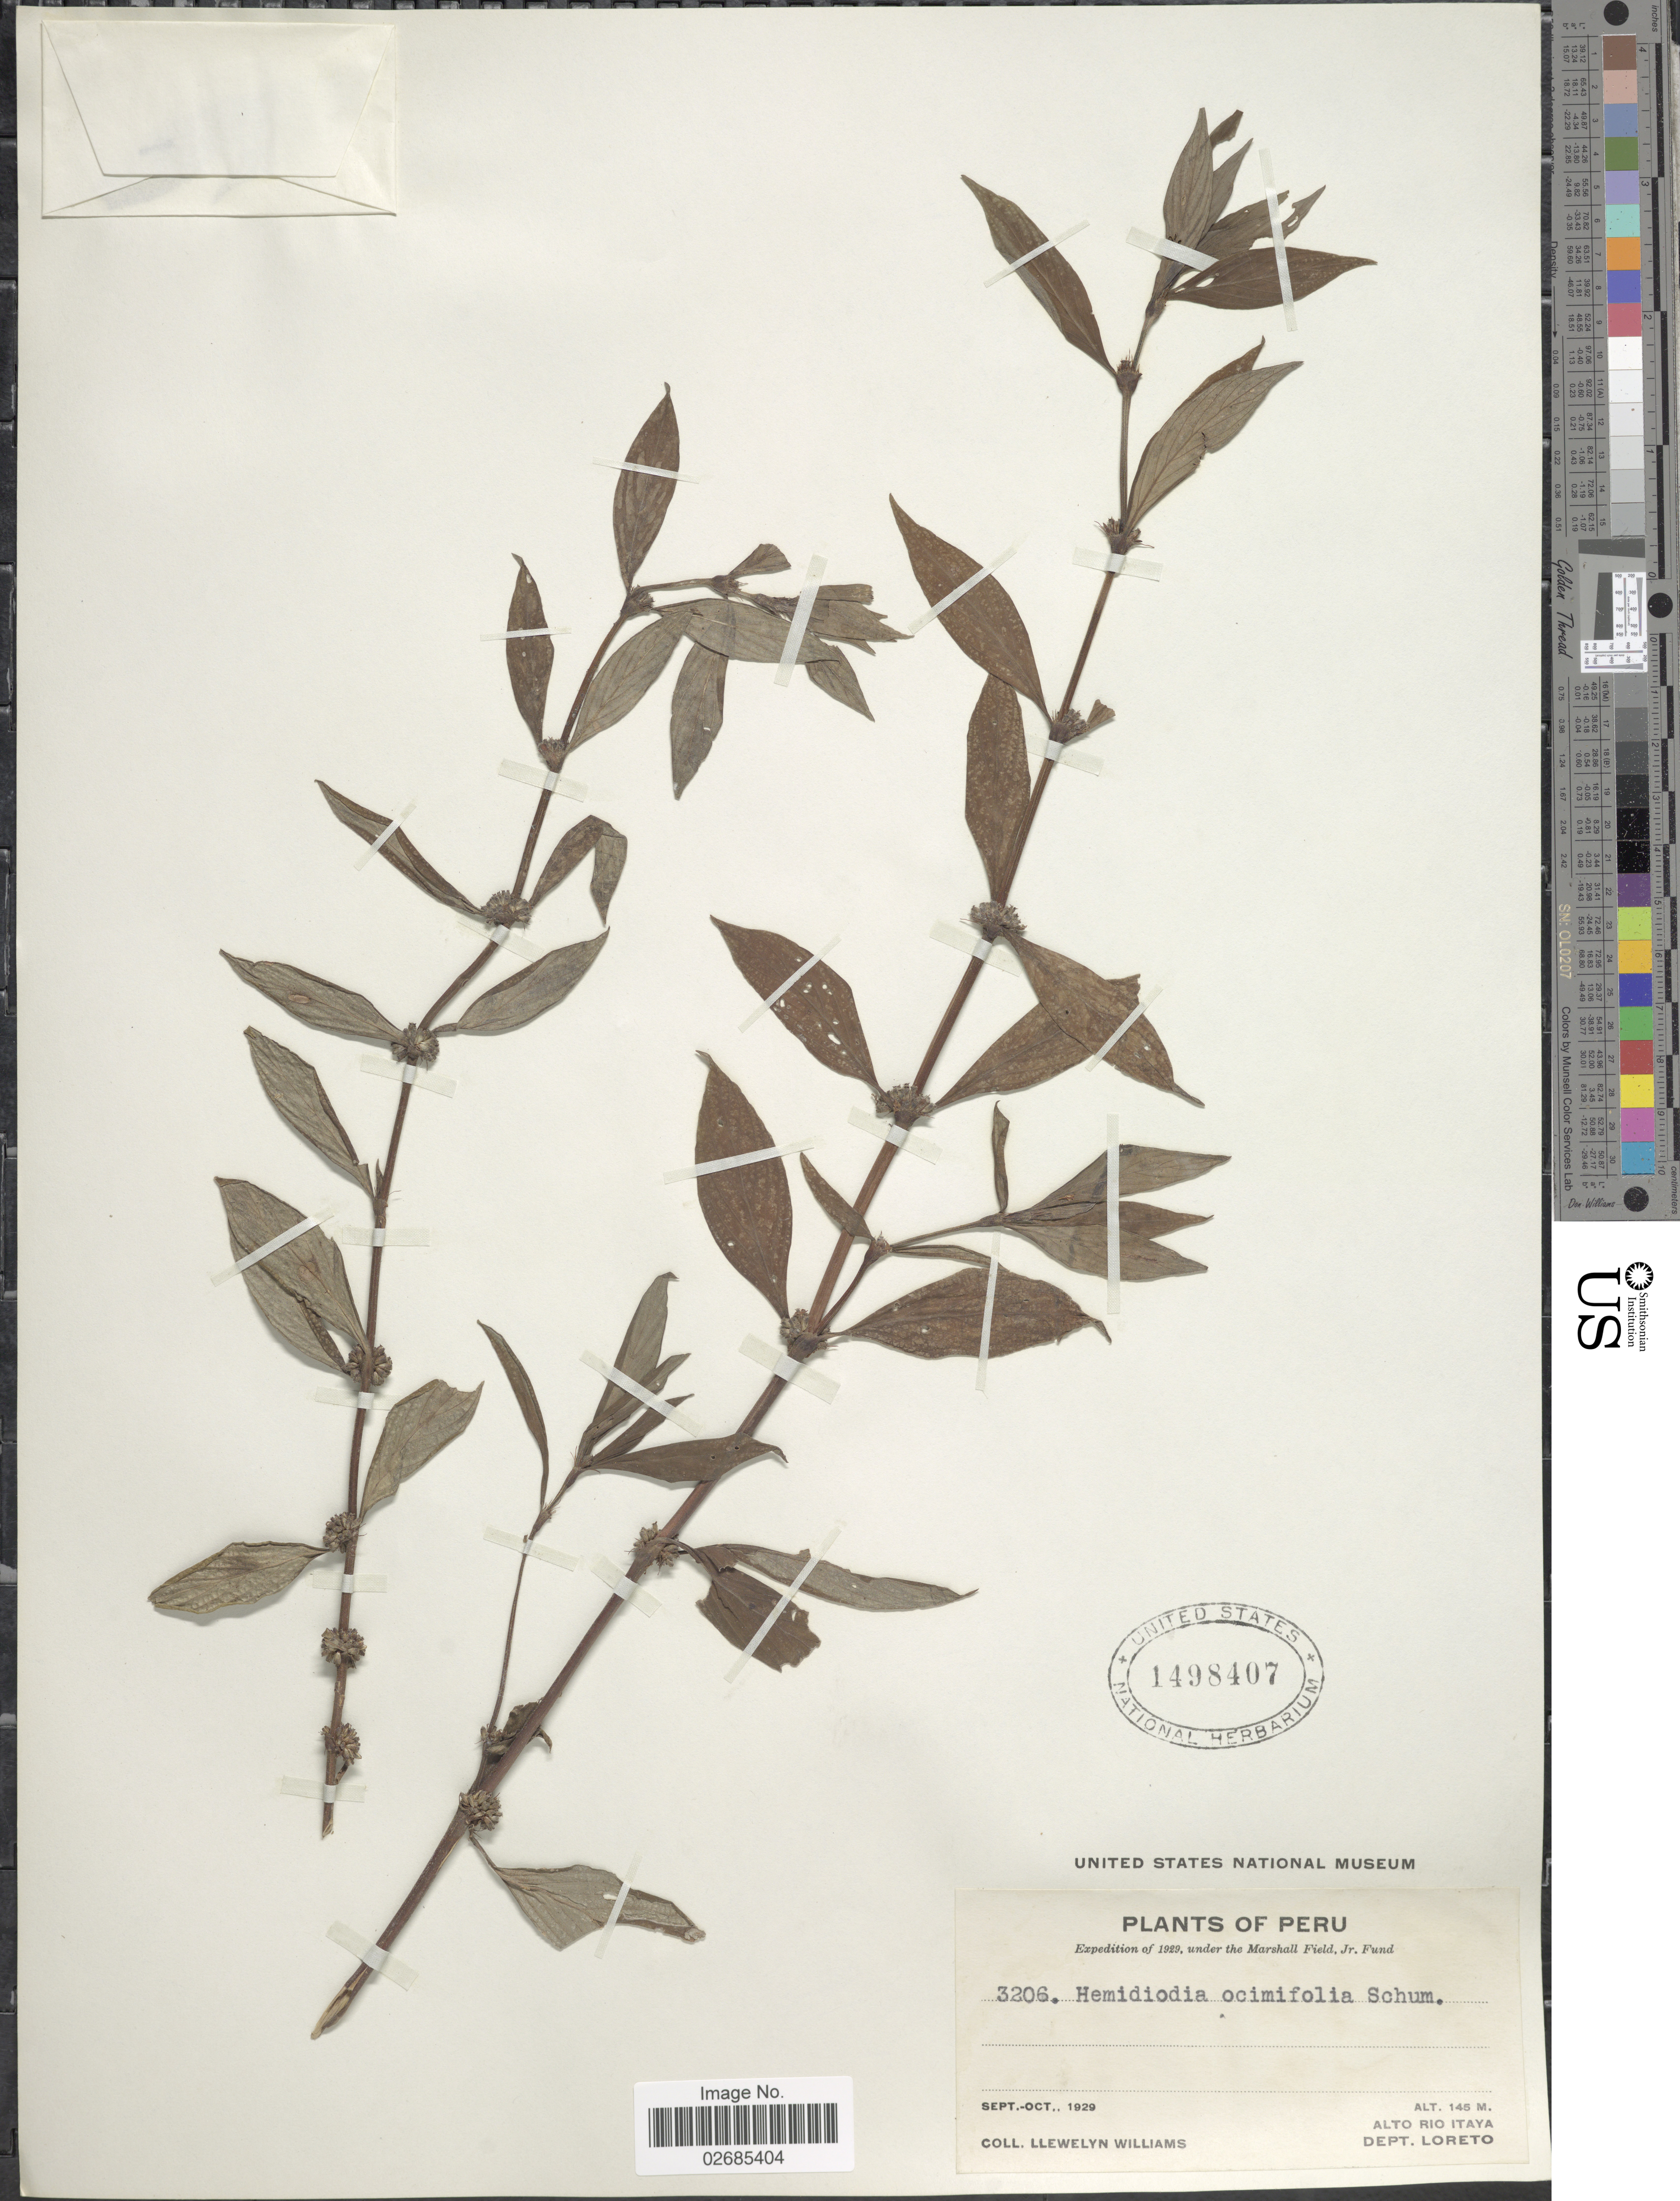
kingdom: Plantae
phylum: Tracheophyta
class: Magnoliopsida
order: Gentianales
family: Rubiaceae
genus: Hemidiodia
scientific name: Hemidiodia ocimifolia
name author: (Willd.) K. Schum.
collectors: Ll. Williams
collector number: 3206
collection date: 1929-09/1929-10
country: Peru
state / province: Loreto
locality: Alto Rio Itaya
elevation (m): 145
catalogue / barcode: US 1498407